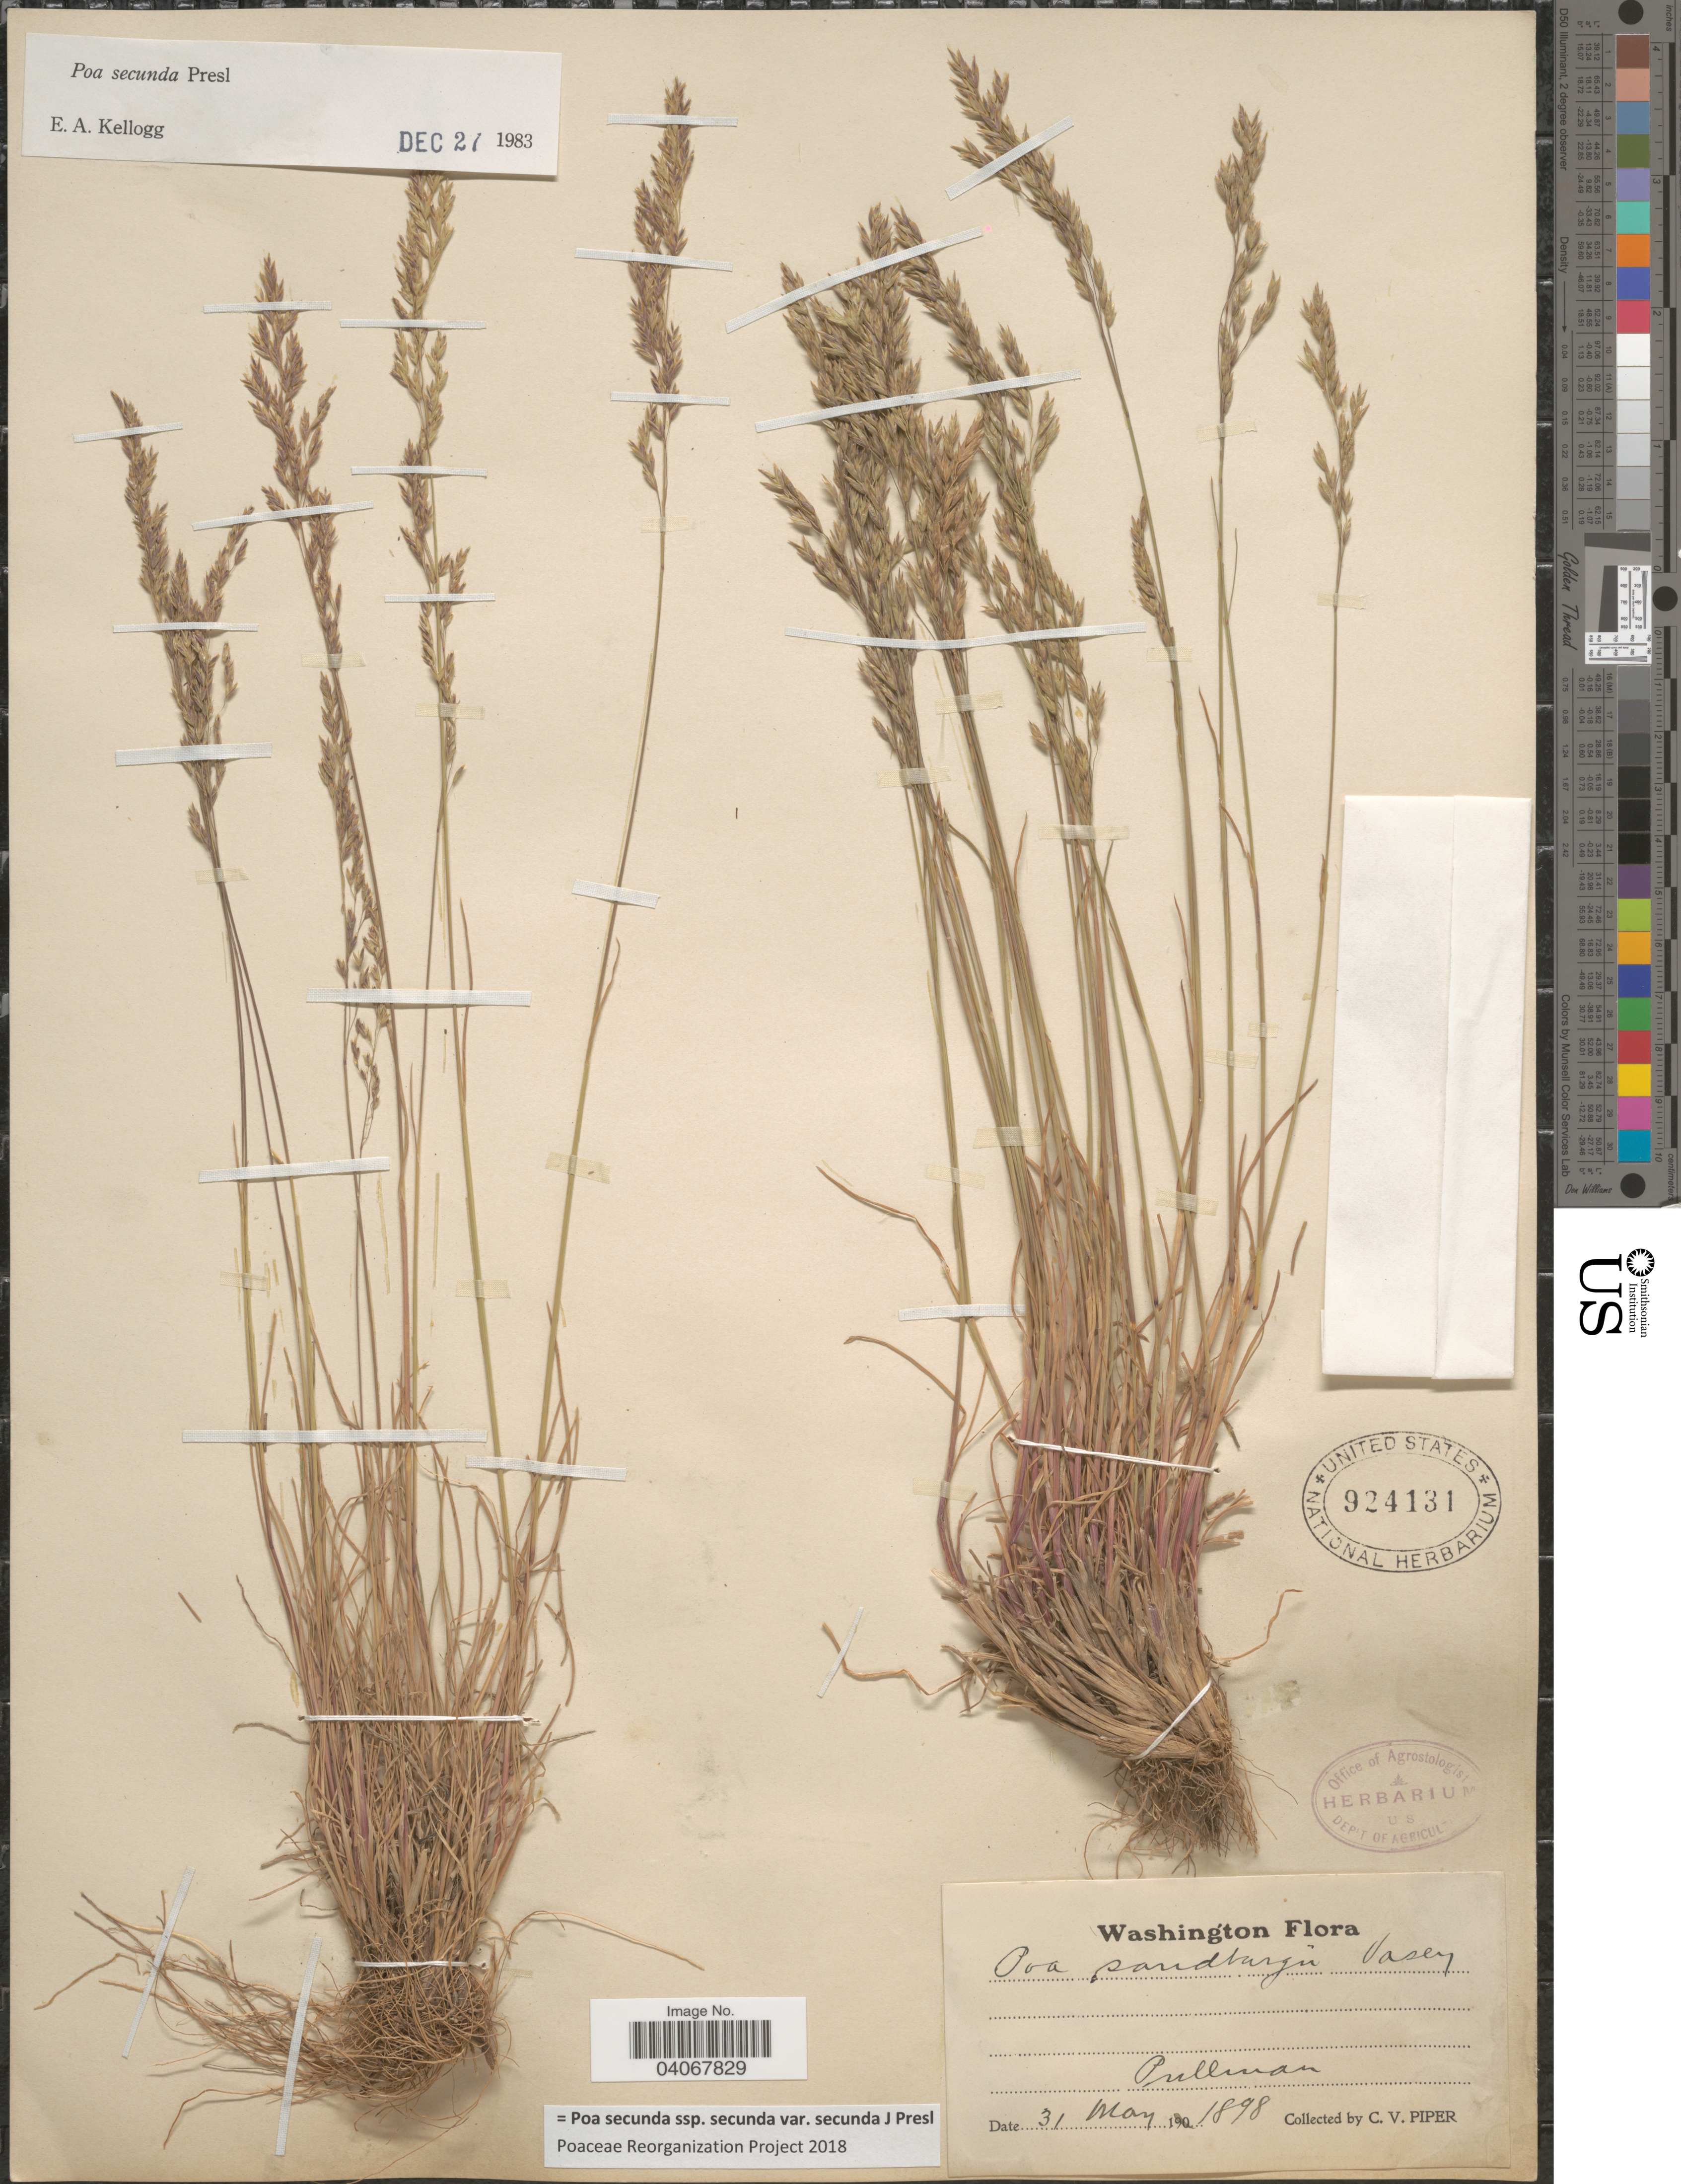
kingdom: Plantae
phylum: Tracheophyta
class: Liliopsida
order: Poales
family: Poaceae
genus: Poa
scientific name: Poa secunda subsp. secunda var. secunda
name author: J. Presl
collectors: C. V. Piper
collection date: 1898-05-31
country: United States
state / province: Washington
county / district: Whitman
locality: Pullman.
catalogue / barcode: US 924131